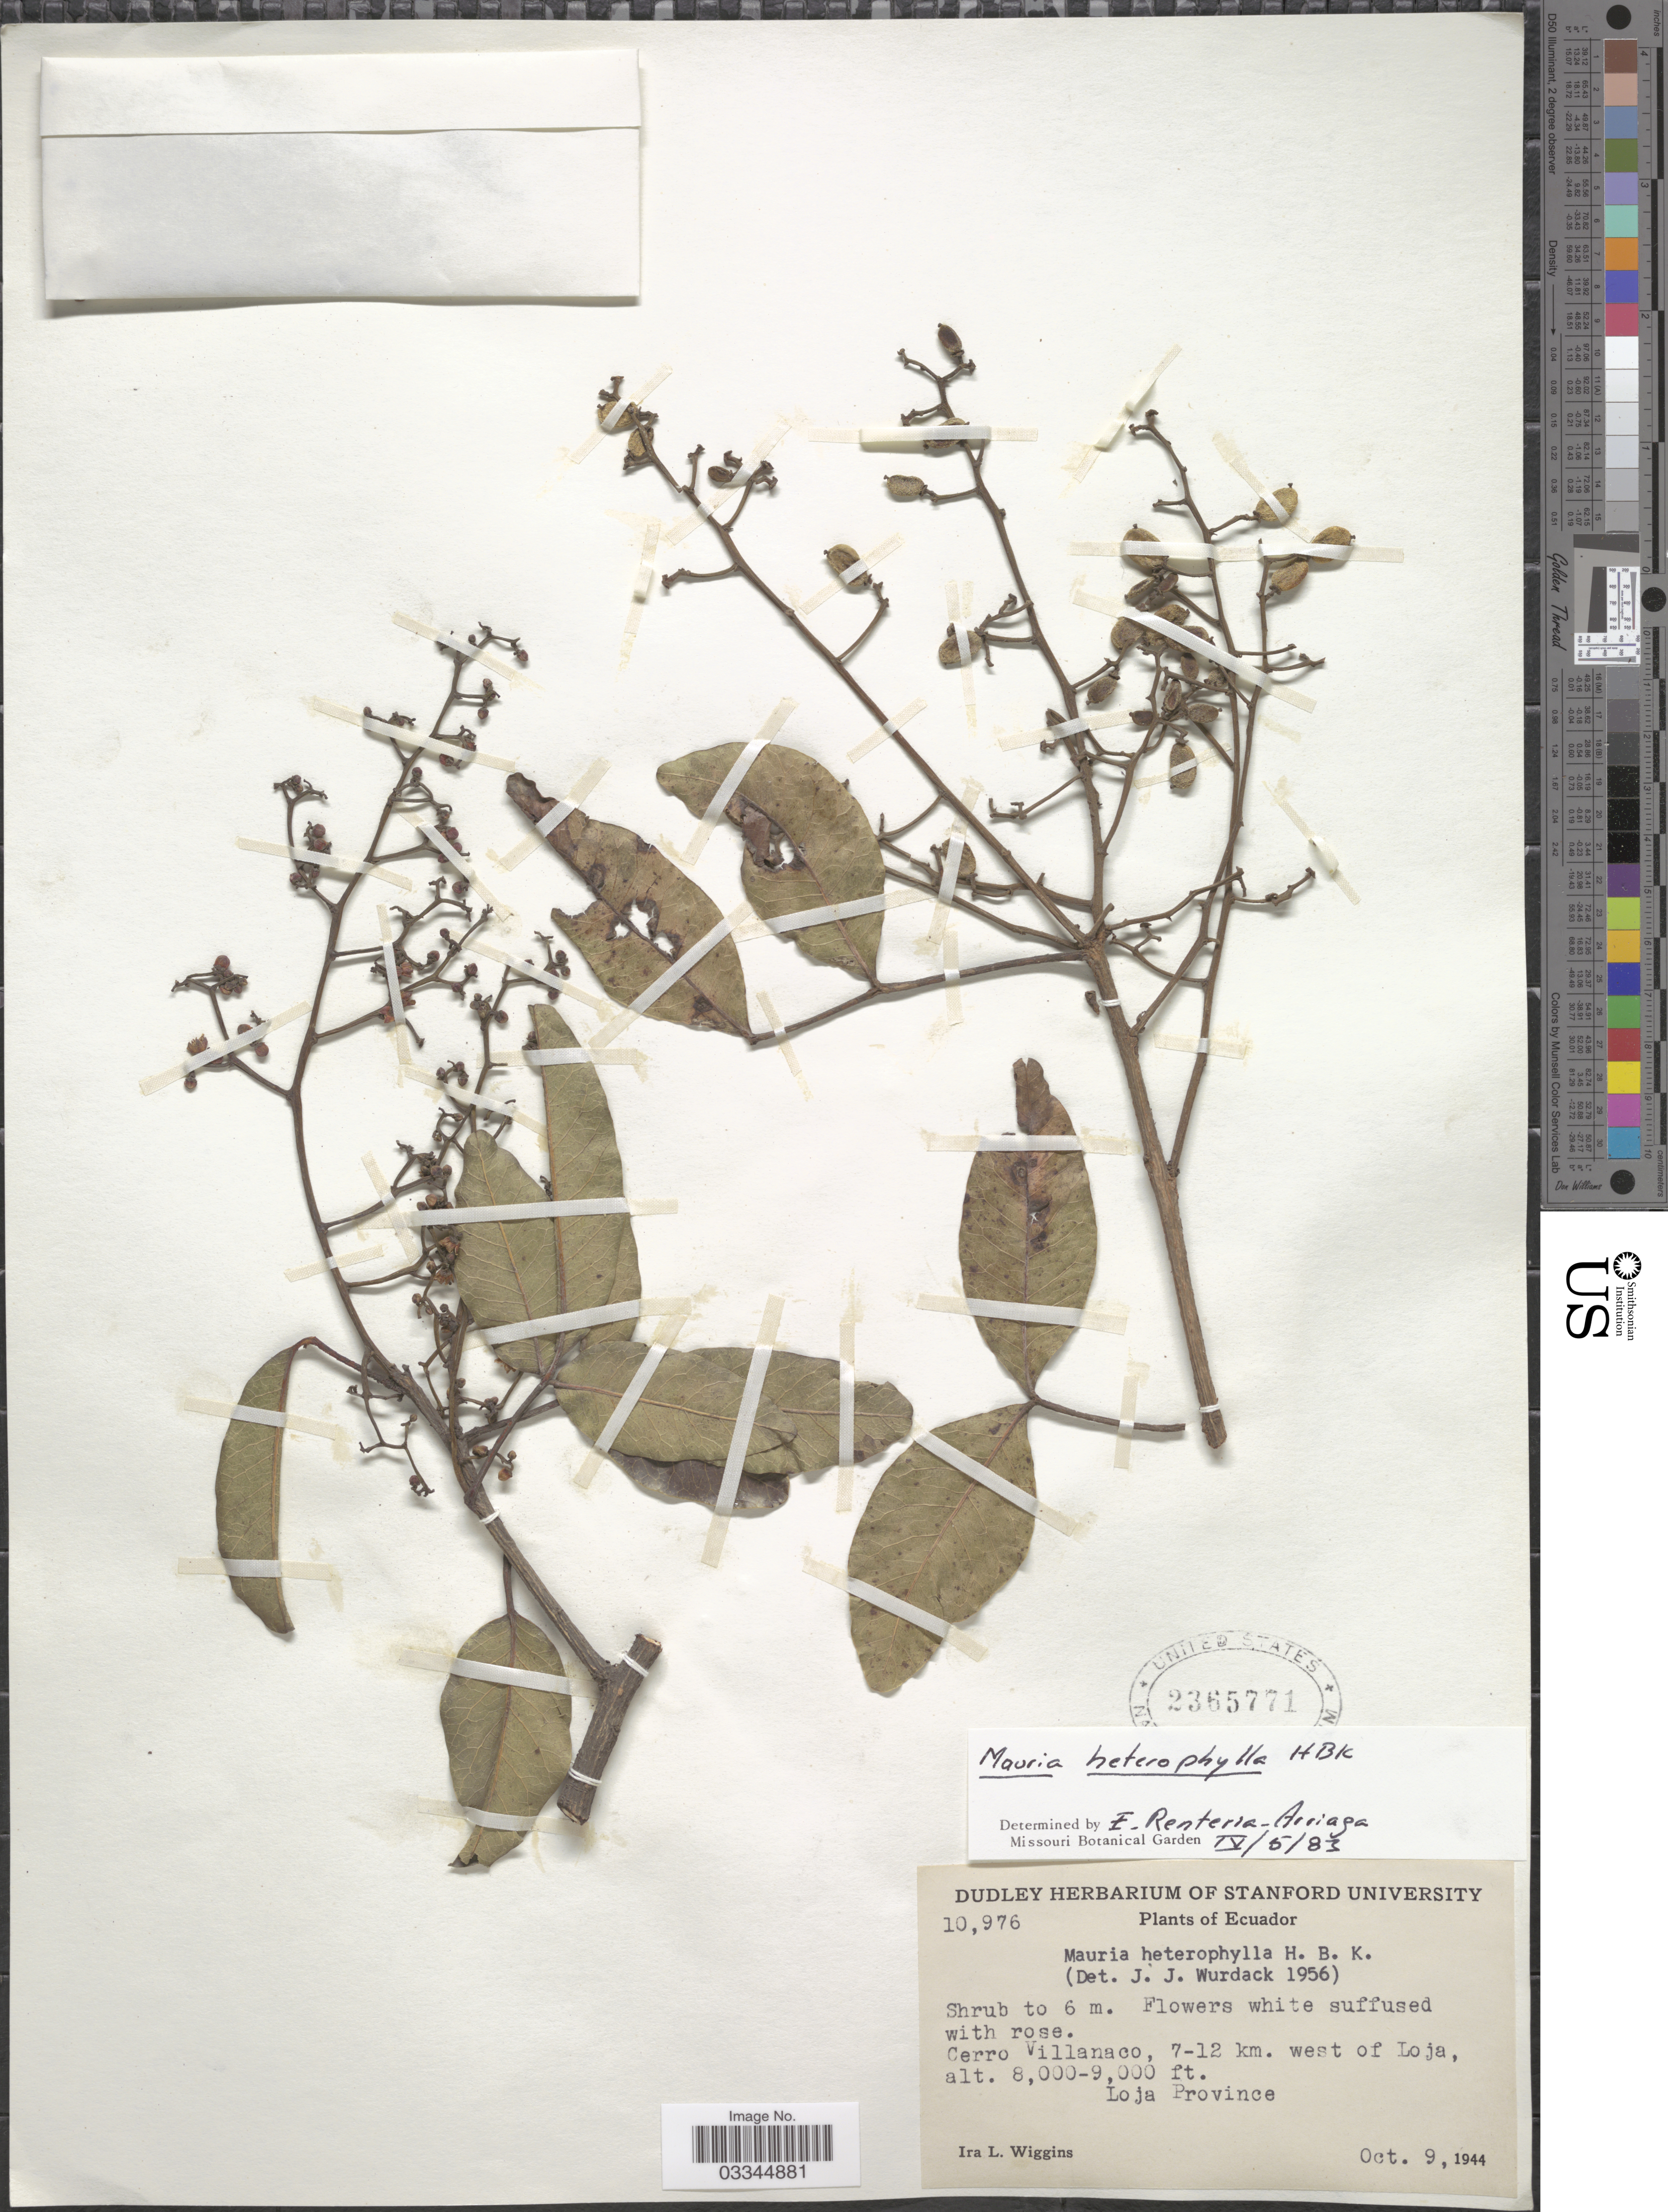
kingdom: Plantae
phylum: Tracheophyta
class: Magnoliopsida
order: Sapindales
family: Anacardiaceae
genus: Mauria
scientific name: Mauria heterophylla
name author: Kunth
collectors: I. L. Wiggins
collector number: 10976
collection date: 1944-10-09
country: Ecuador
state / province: Loja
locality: Cerro Villanaco, 7-12 km. west of Loja.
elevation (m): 2438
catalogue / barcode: US 2365771